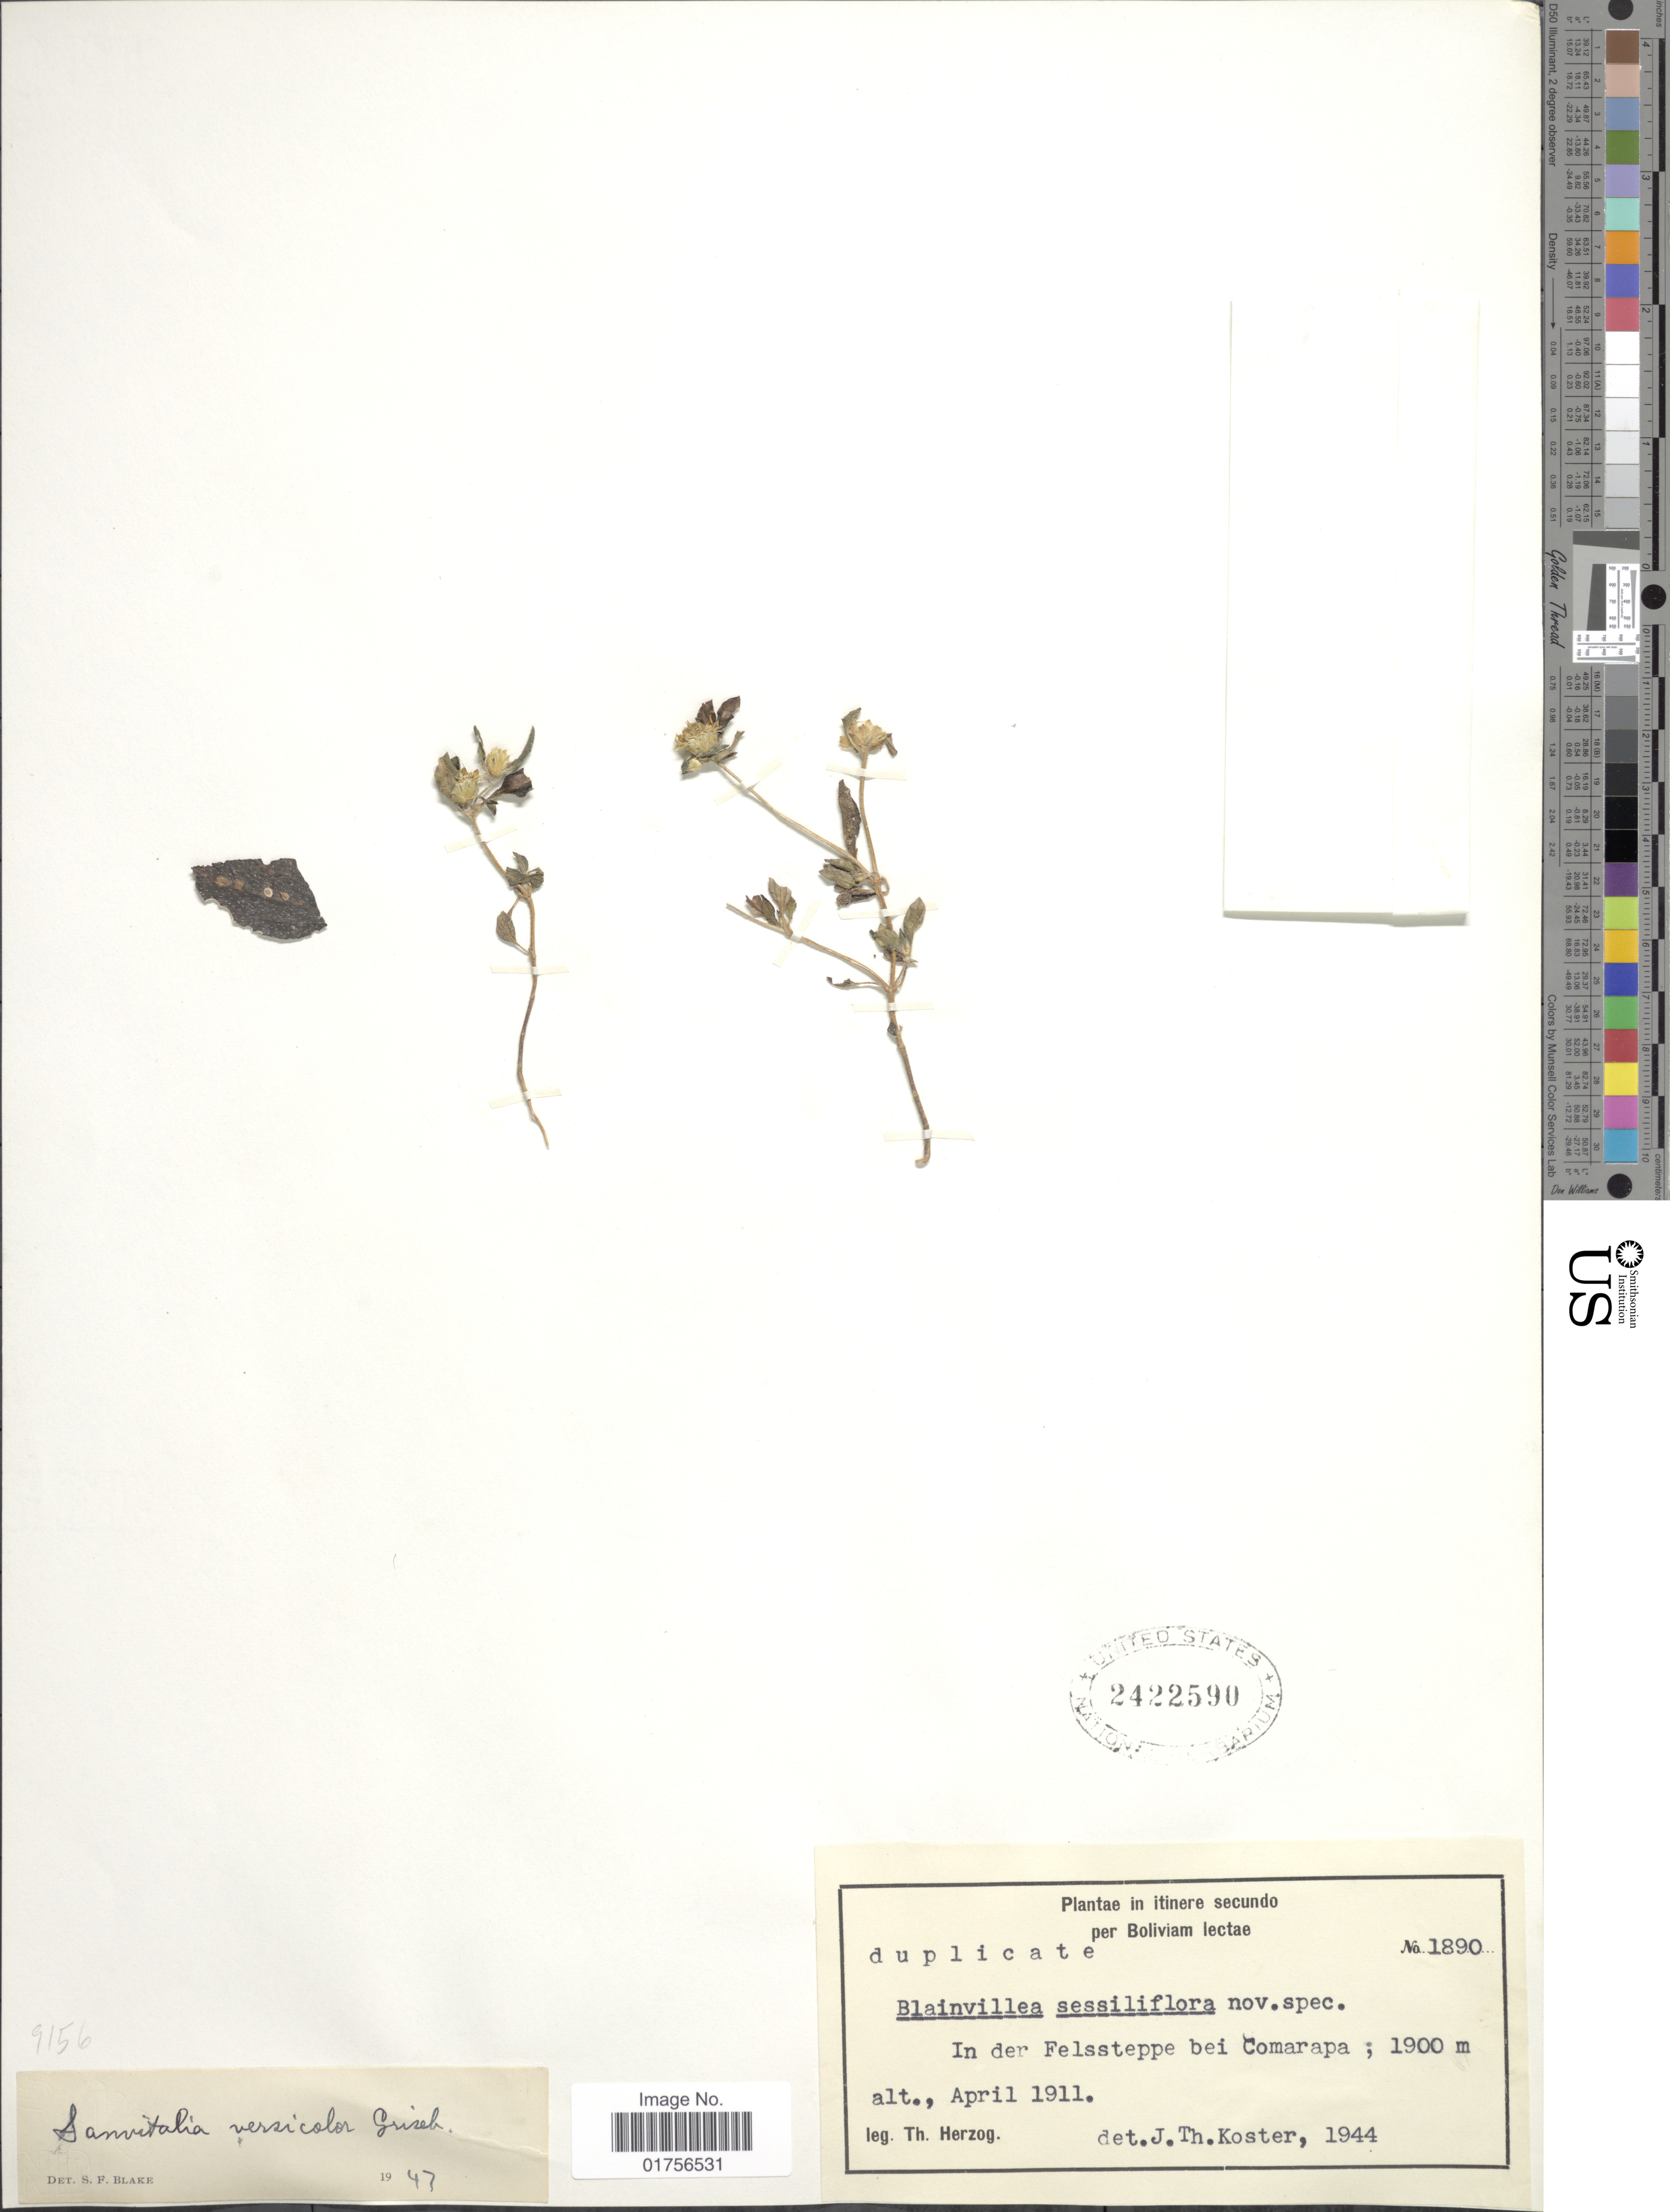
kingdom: Plantae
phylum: Tracheophyta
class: Magnoliopsida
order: Asterales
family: Asteraceae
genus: Sanvitalia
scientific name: Sanvitalia versicolor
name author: Griseb.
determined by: Skibicki, Samuel V.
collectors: T. Herzog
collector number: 1890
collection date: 1911-04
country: Bolivia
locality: In der Felssteppe bei Comarapa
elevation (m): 1900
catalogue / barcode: US 2422590